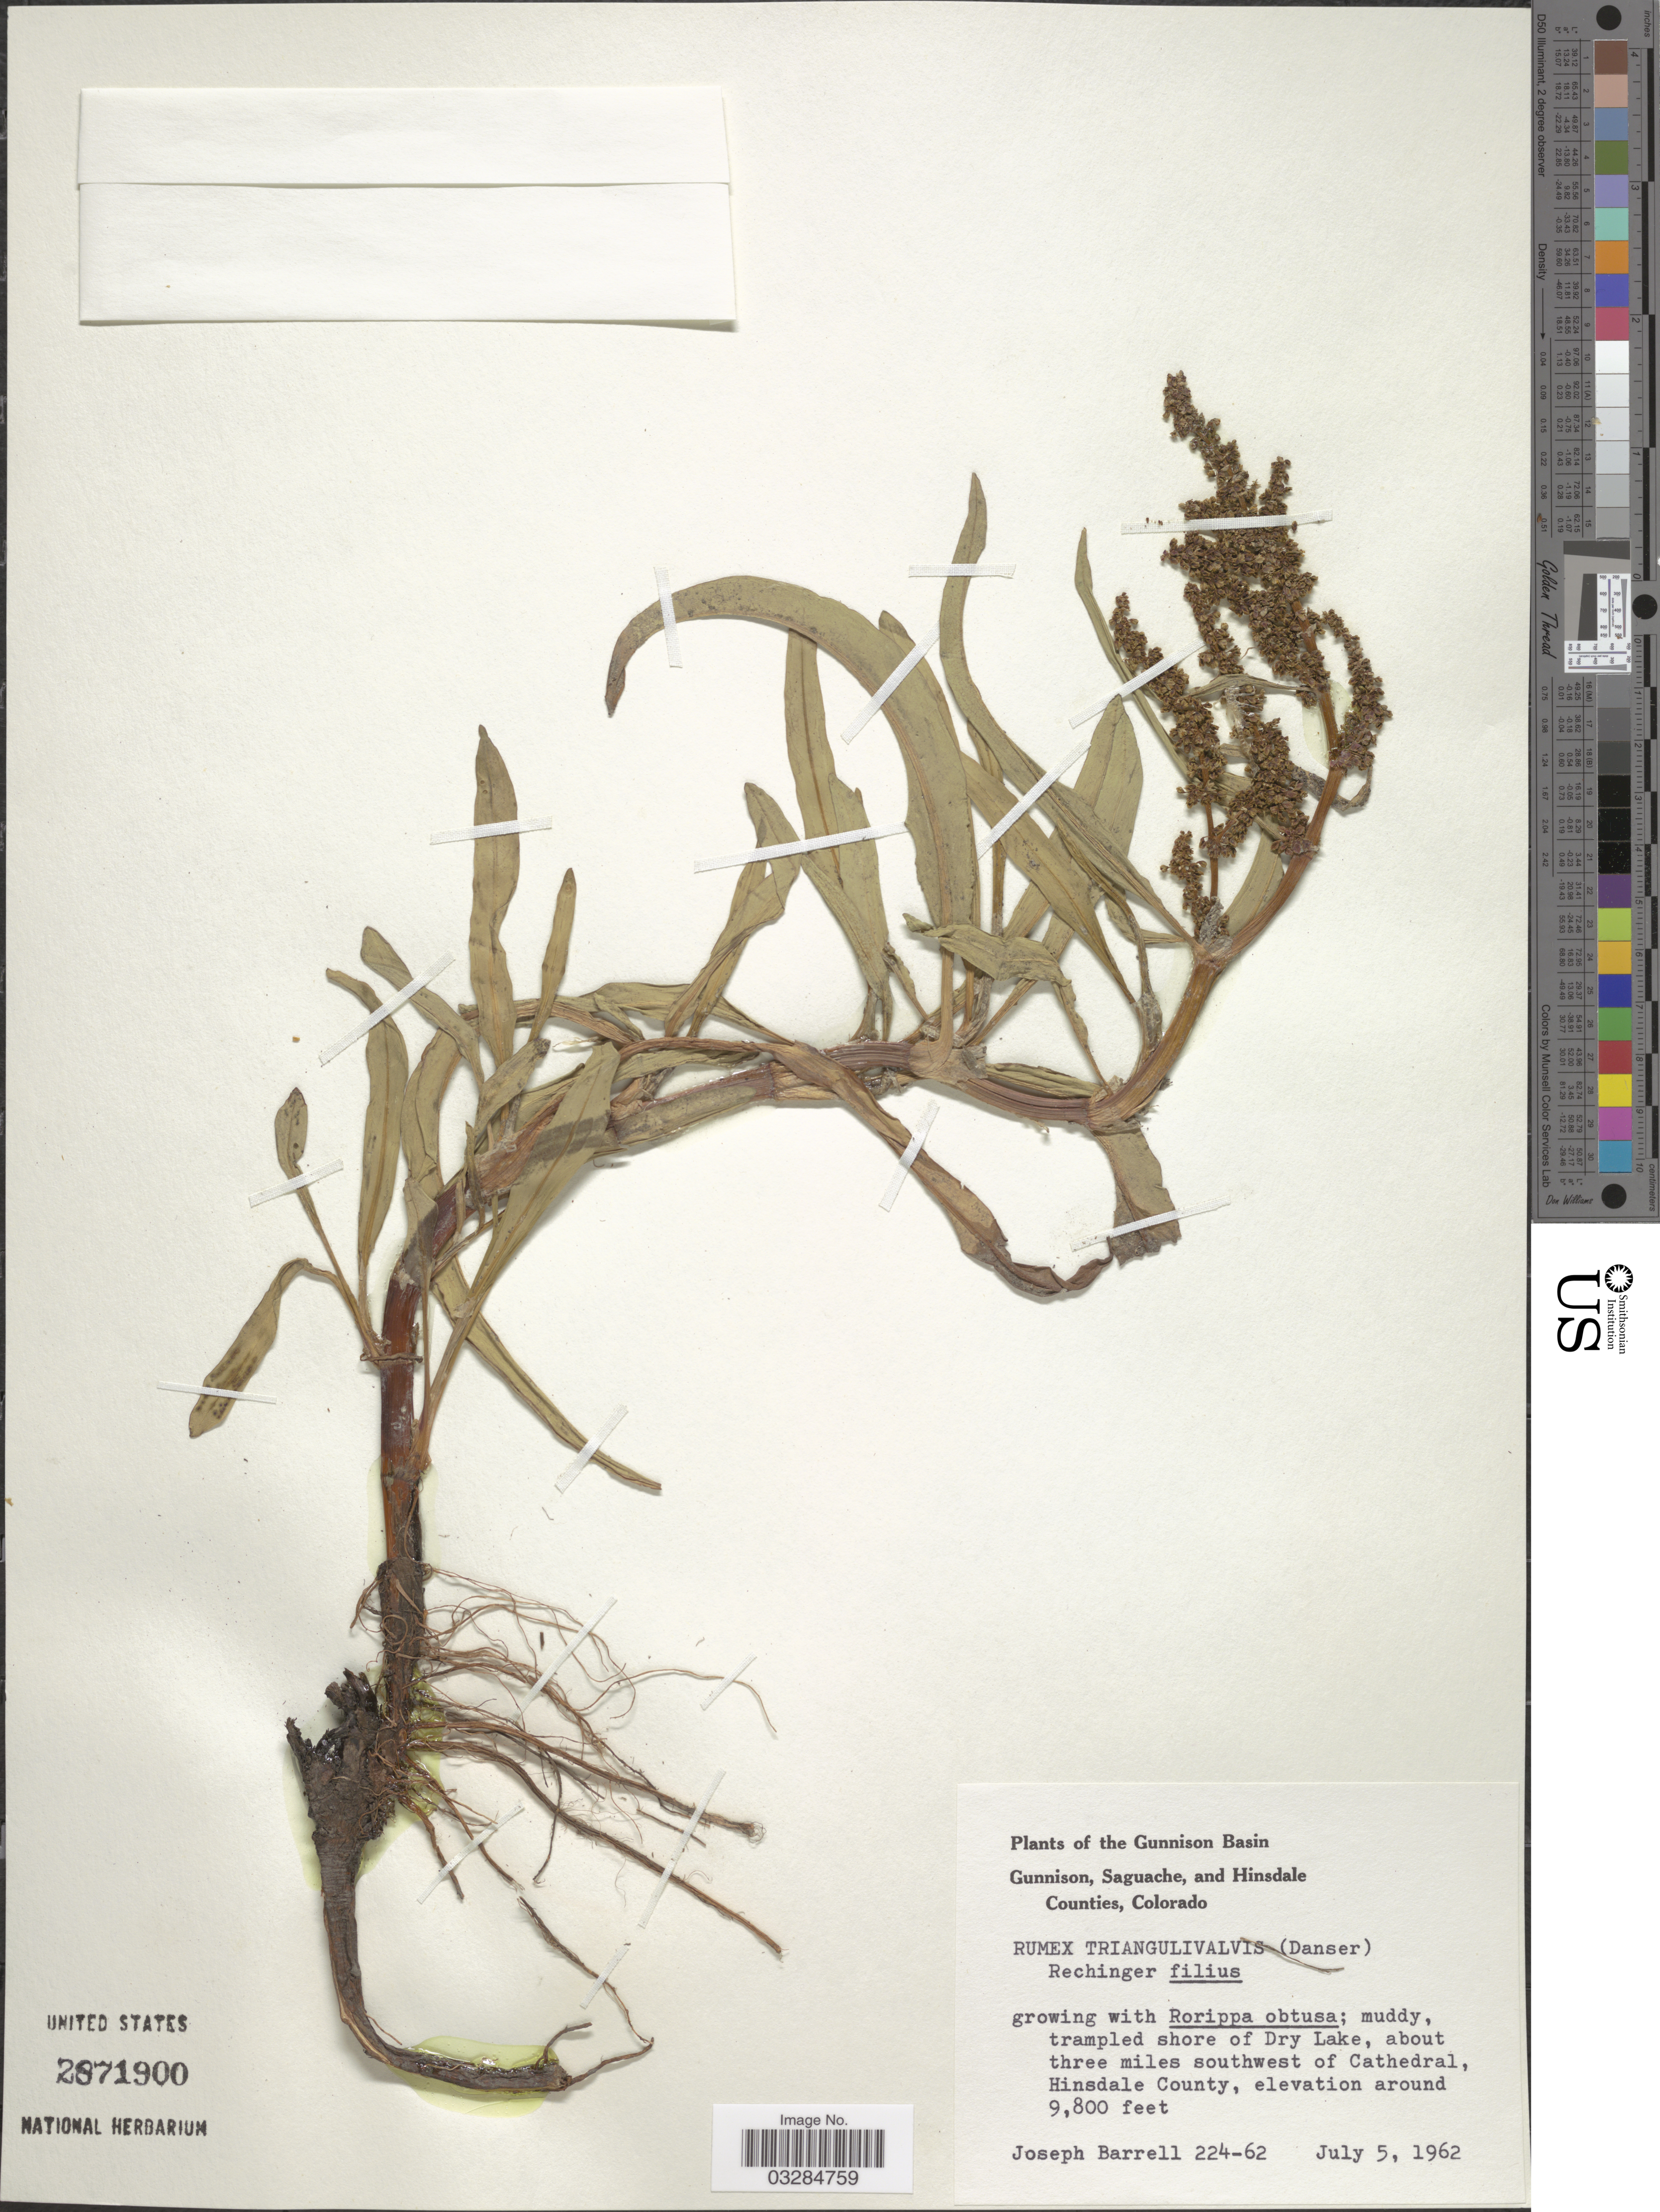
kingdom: Plantae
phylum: Tracheophyta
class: Magnoliopsida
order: Caryophyllales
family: Polygonaceae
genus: Rumex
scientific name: Rumex triangulivalvis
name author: (Danser) Rech. f.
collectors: J. Barrell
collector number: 224-62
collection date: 1962-07-05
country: United States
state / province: Colorado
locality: The Gunnison Basin. Shore of Dry Lake, about three miles southwest of Cathedral, Hinsdale County.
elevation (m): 2987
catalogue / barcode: US 2871900